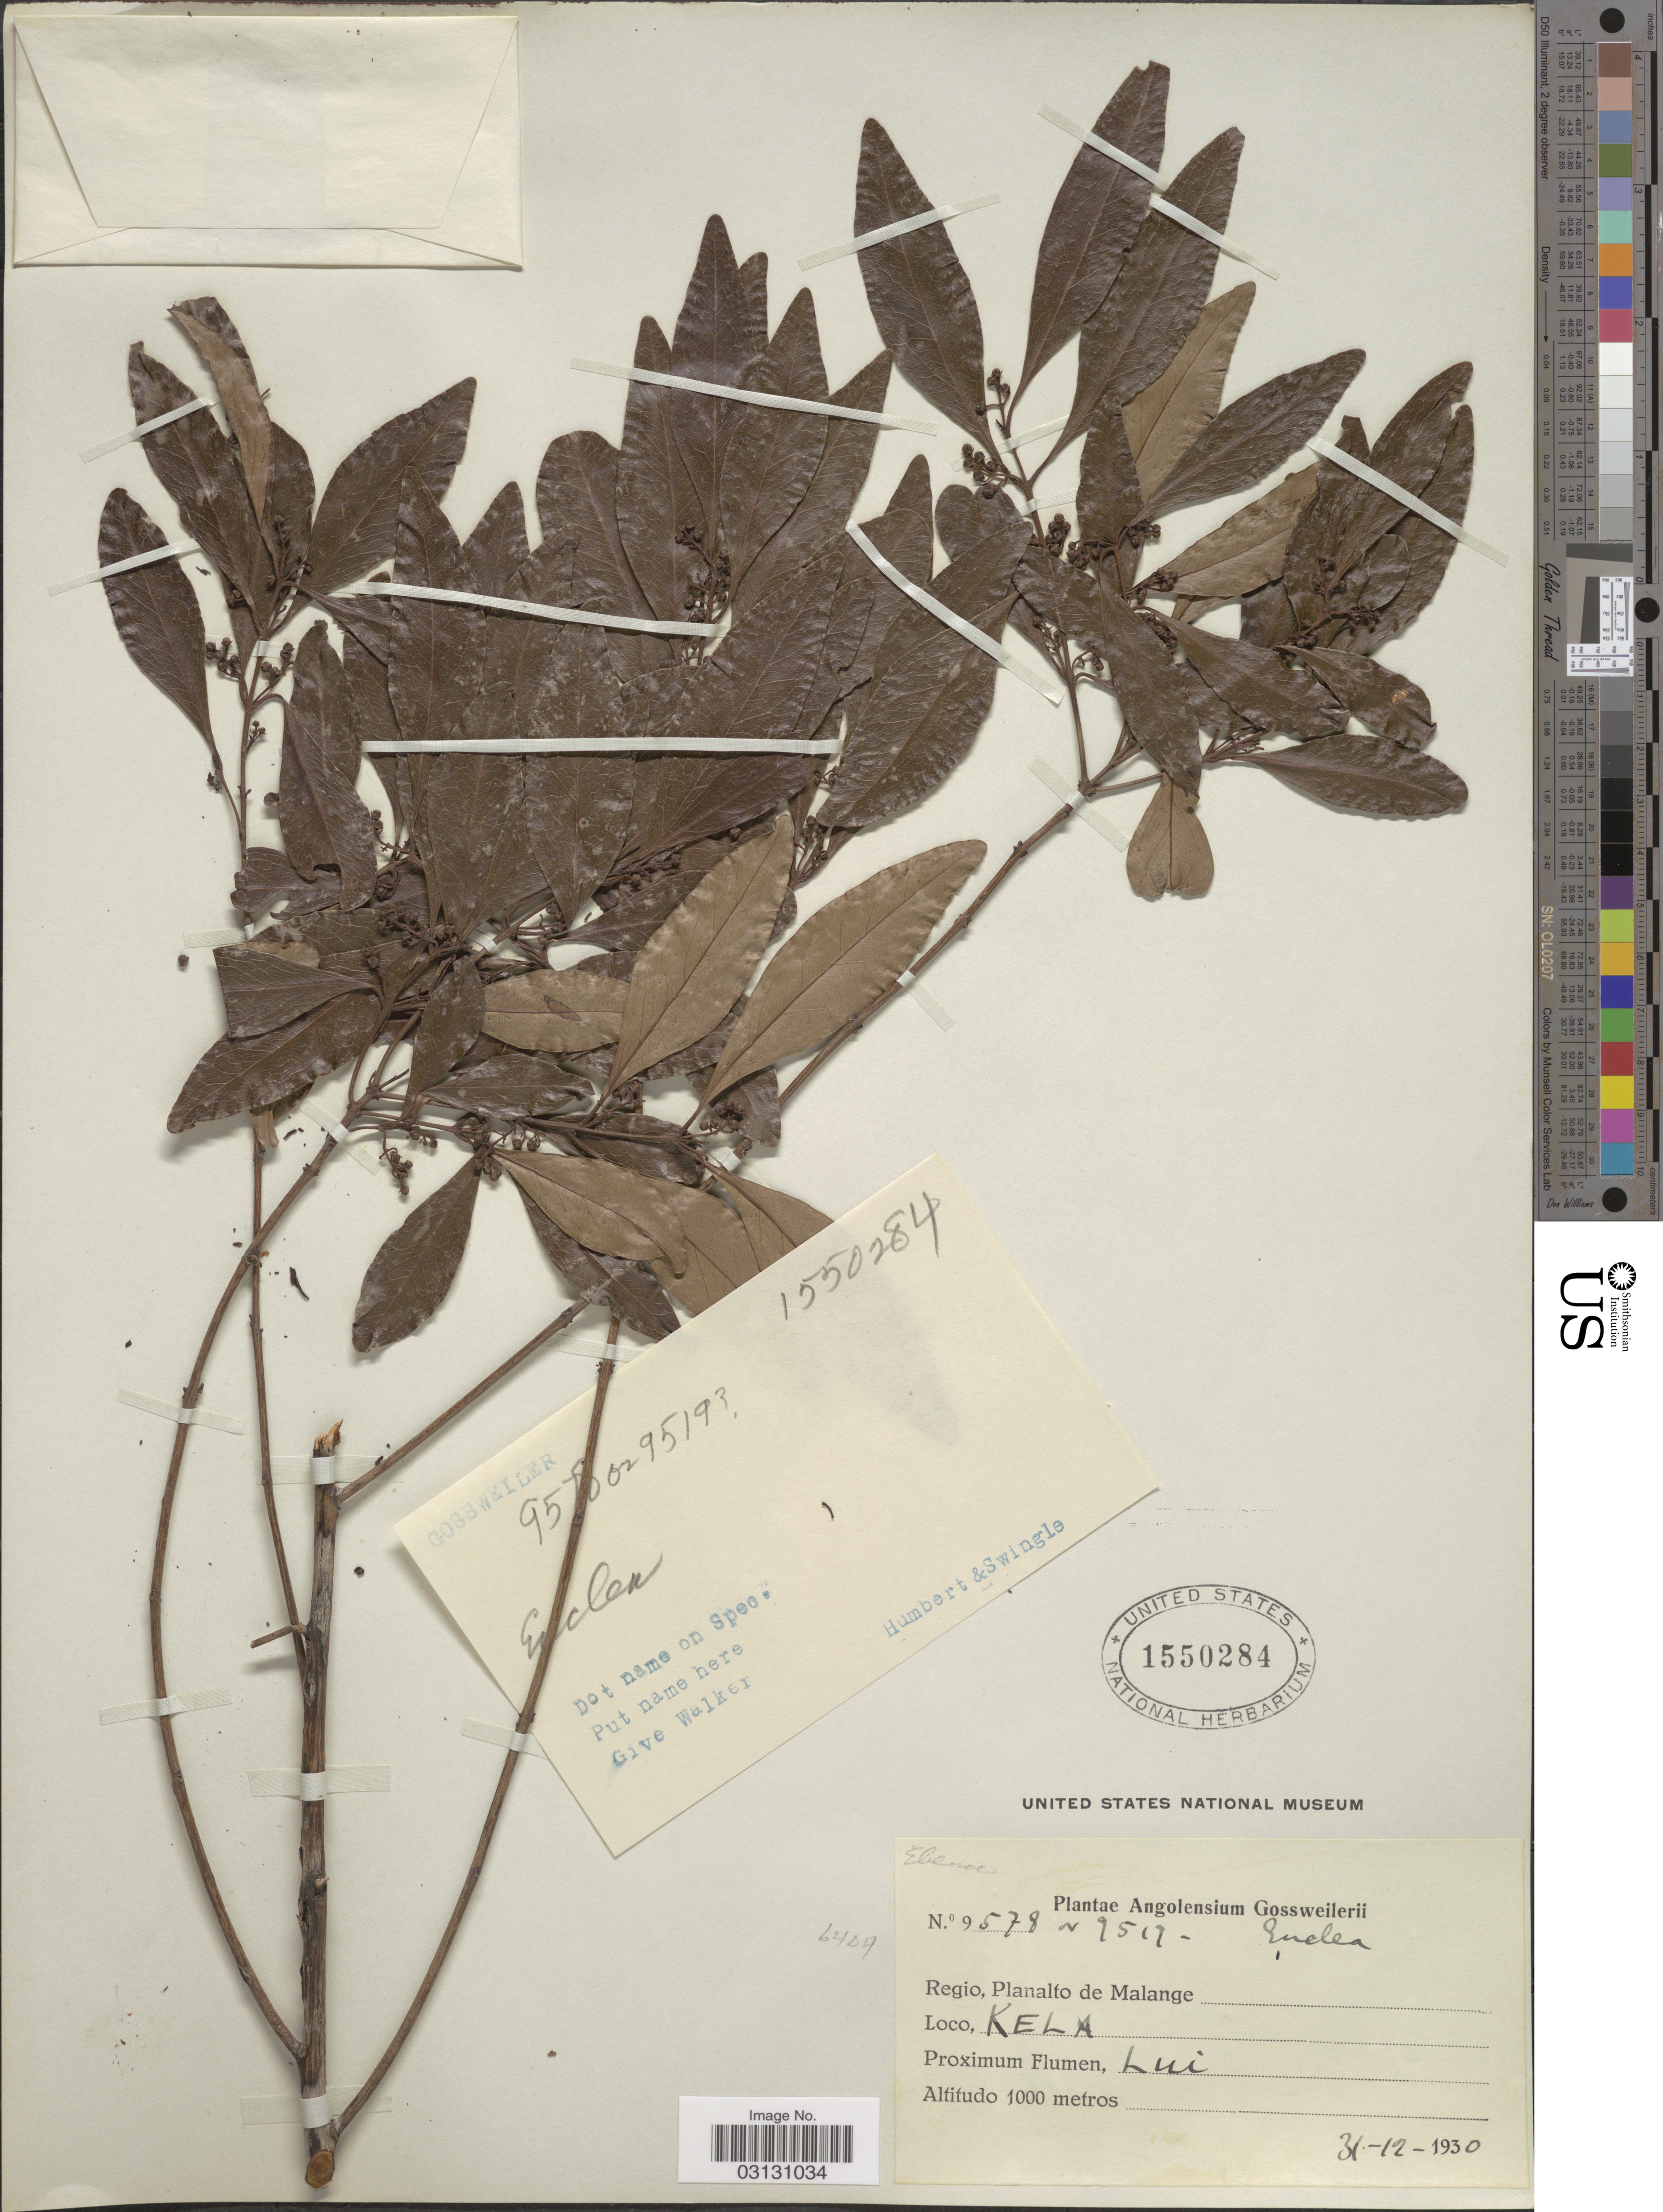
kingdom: Plantae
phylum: Tracheophyta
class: Magnoliopsida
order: Ericales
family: Ebenaceae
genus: Euclea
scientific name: Euclea sp.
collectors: J. Gossweiler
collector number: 9578/9519*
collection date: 1930-12-31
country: Angola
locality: Regio, Planalto de Malange. Kela.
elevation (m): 1000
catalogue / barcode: US 1550284